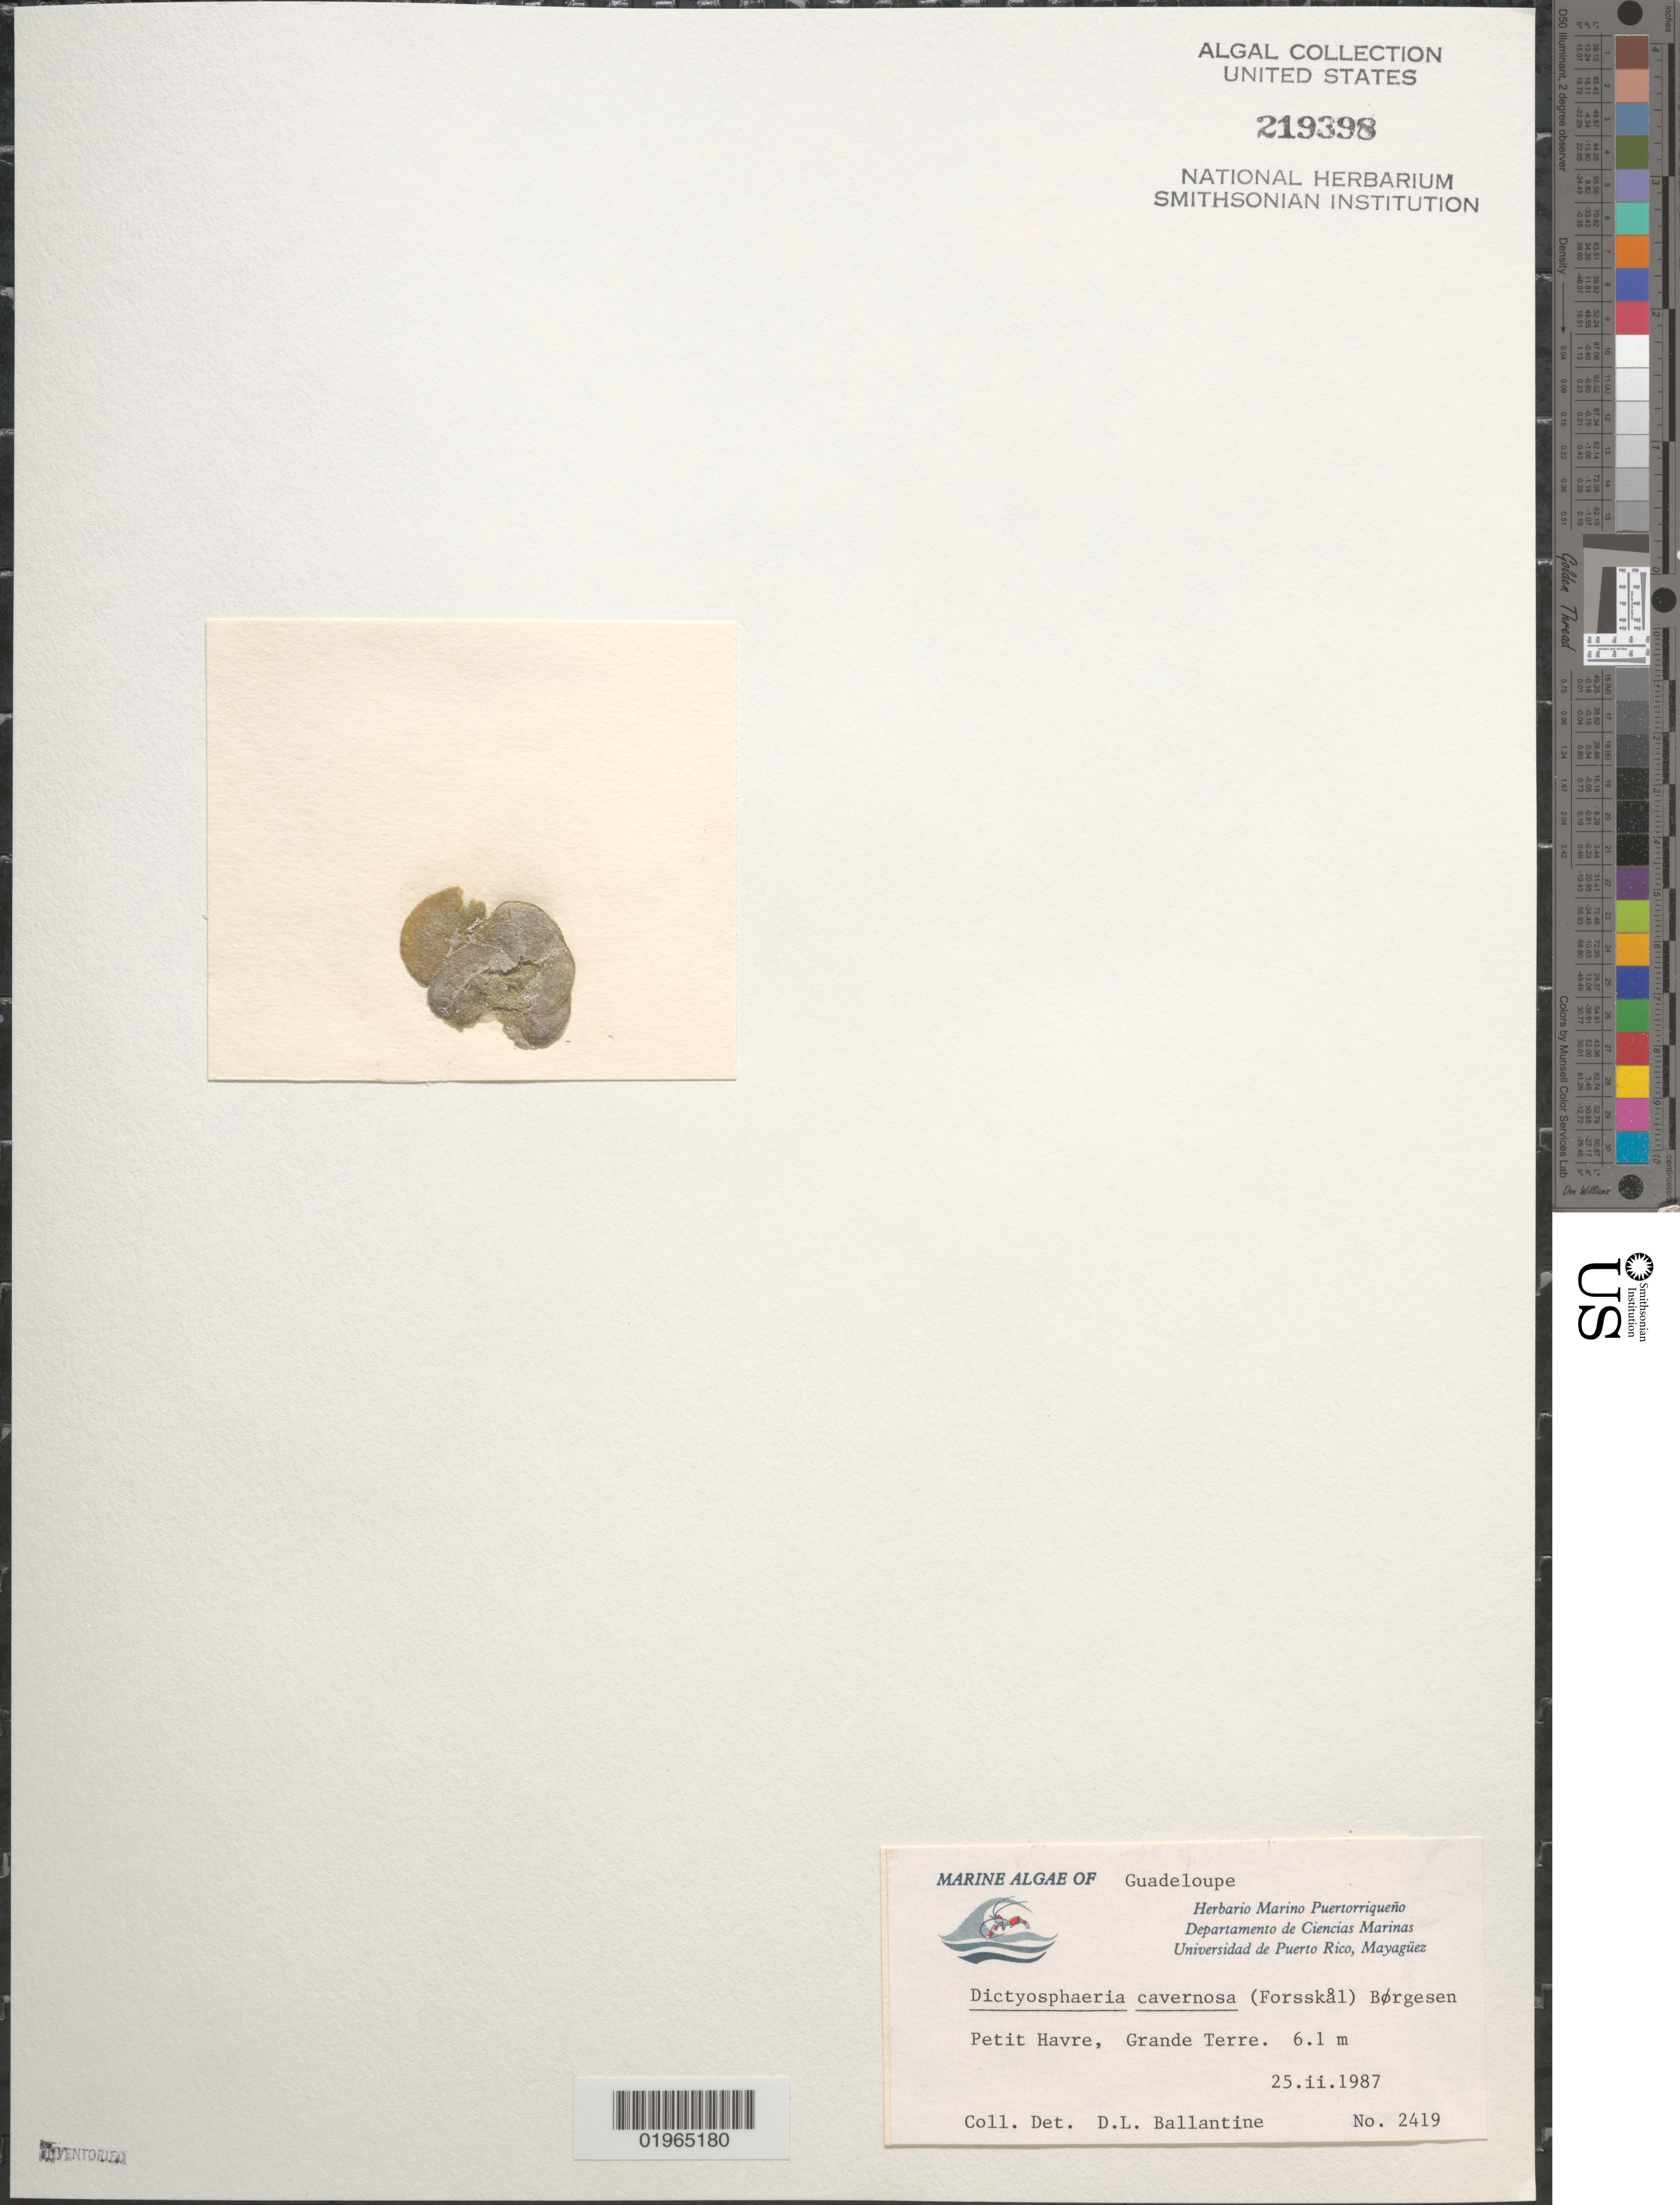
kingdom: Plantae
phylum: Chlorophyta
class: Ulvophyceae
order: Siphonocladales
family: Siphonocladaceae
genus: Dictyosphaeria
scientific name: Dictyosphaeria cavernosa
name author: (Forssk.) Børgesen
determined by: Ballantine, D. L.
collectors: D.L. Ballantine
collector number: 2419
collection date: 1987-02-25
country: Guadeloupe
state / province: Grande Terre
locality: Petit Havre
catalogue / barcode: US 219398